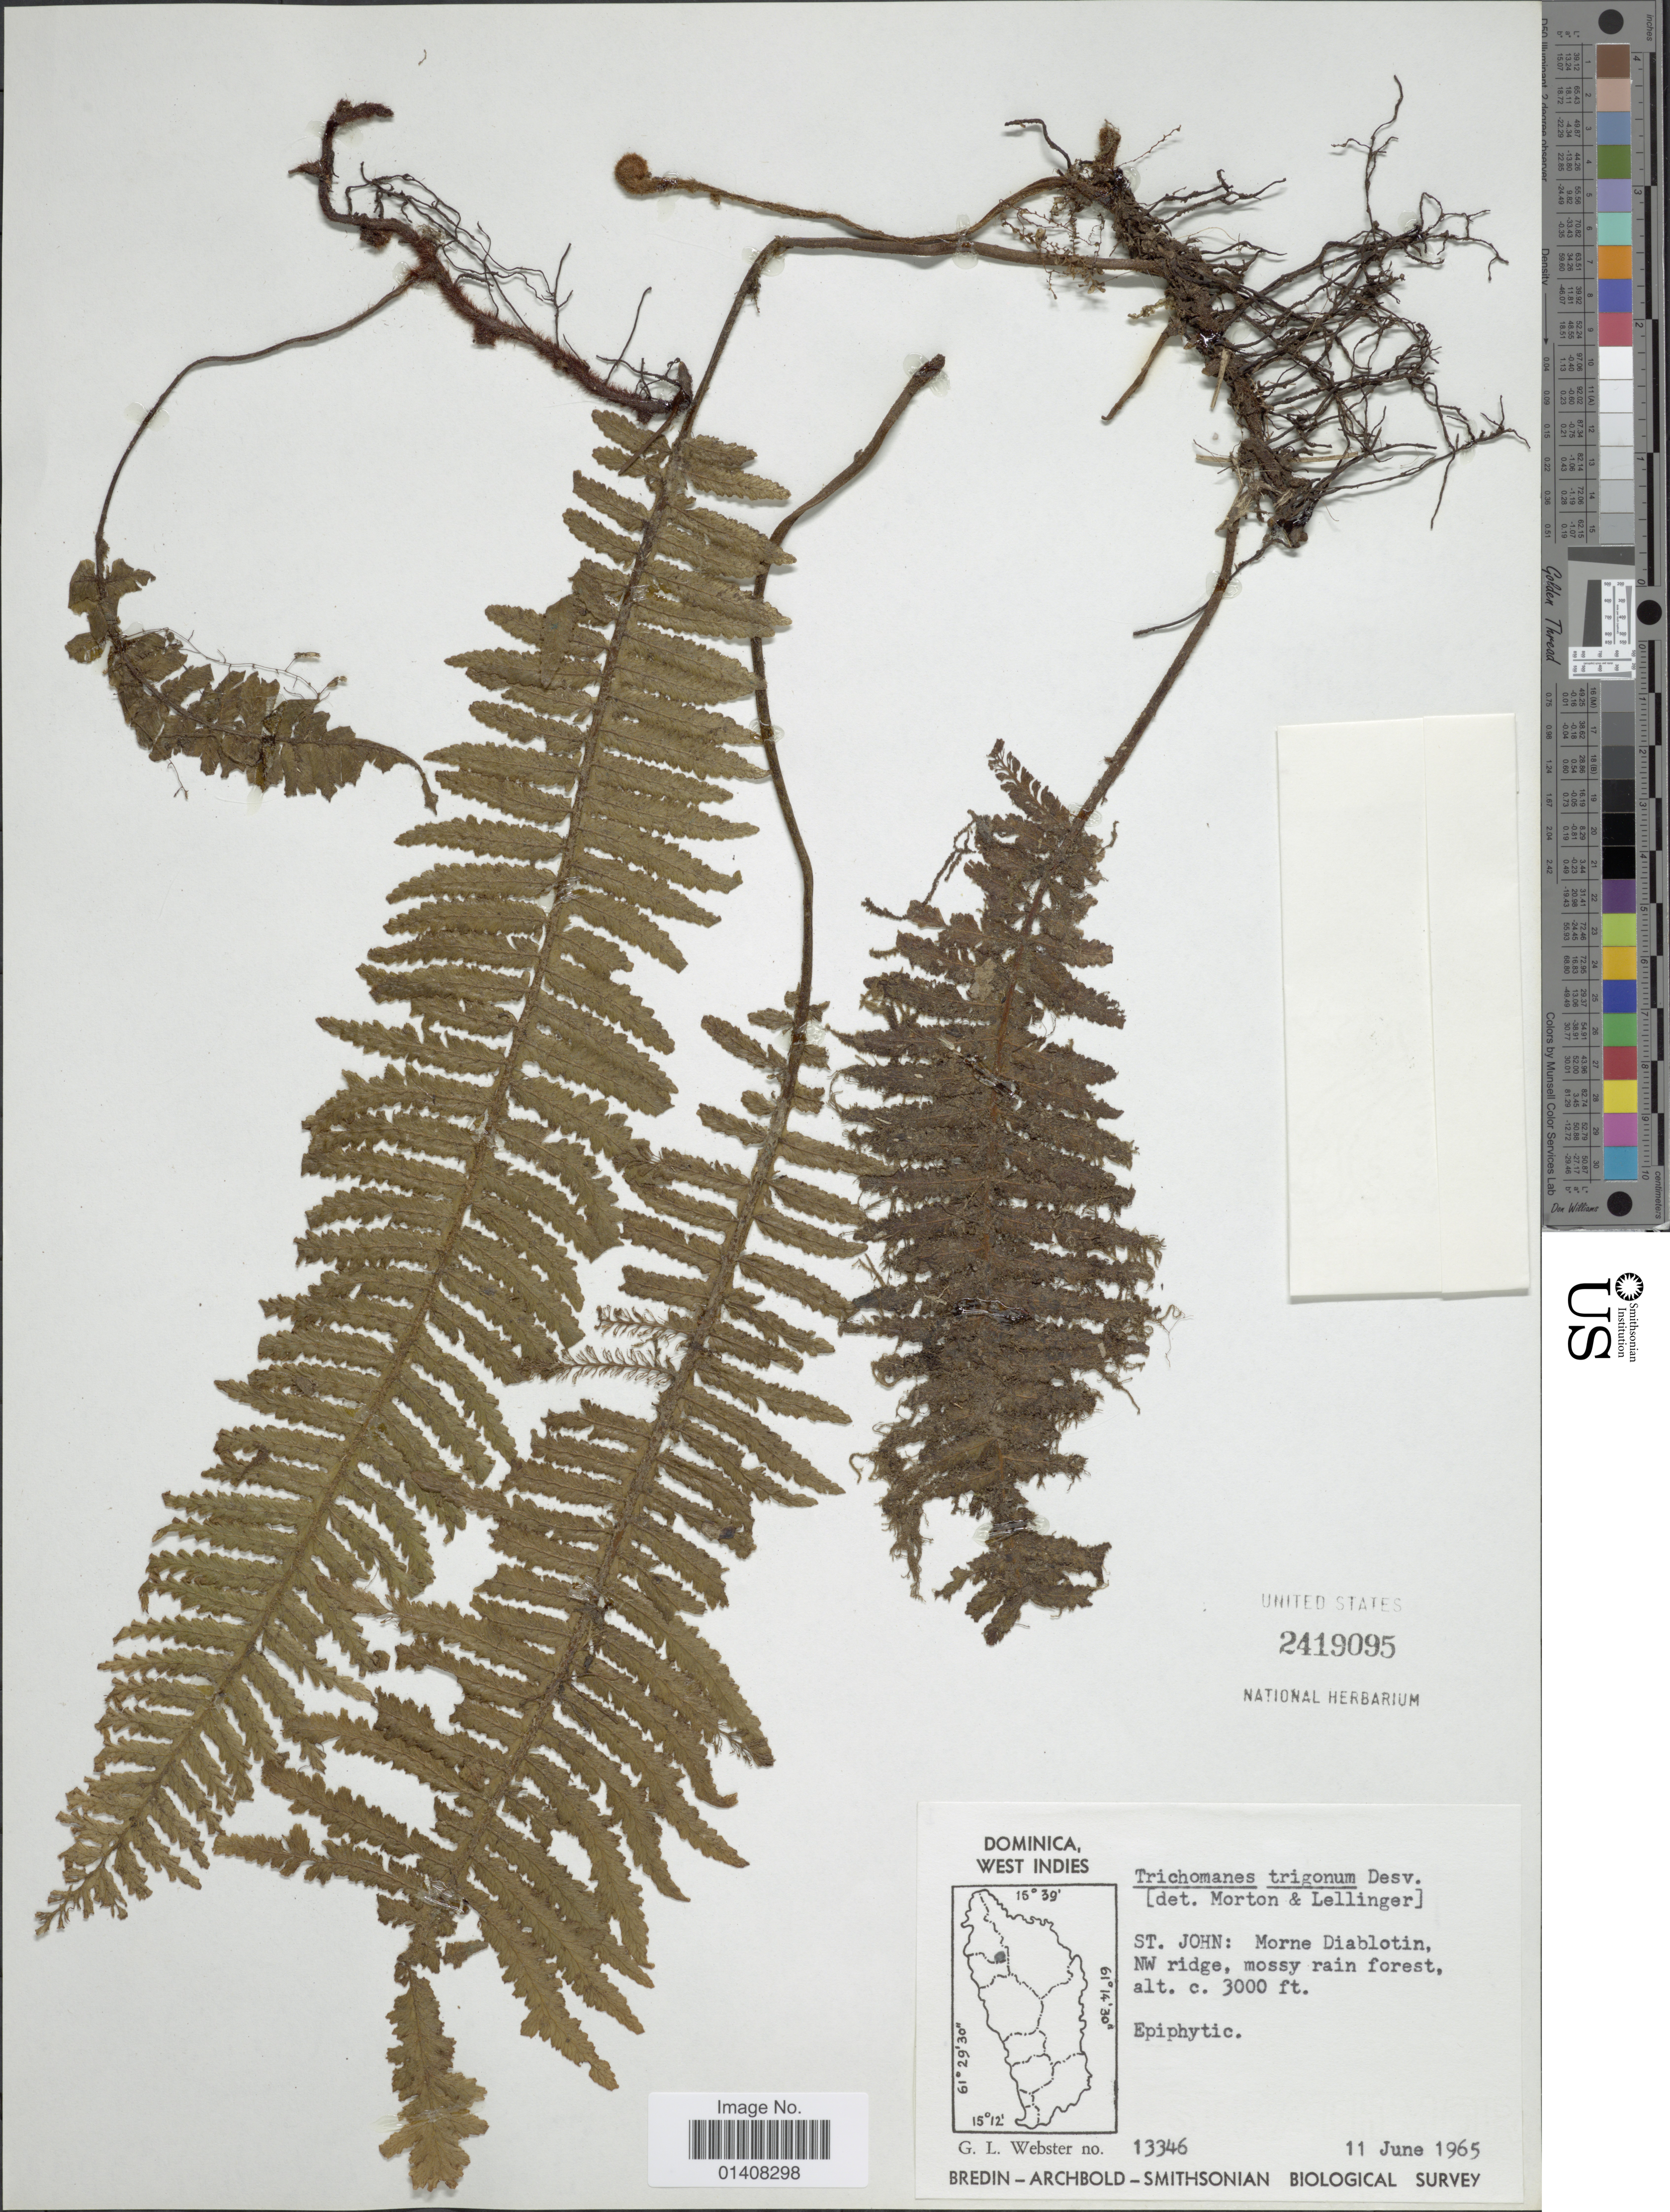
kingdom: Plantae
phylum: Tracheophyta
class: Polypodiopsida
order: Hymenophyllales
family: Hymenophyllaceae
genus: Trichomanes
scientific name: Trichomanes trigonum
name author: Desv.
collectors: G. L. Webster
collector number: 13346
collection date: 1965-06-11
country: Dominica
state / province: St. John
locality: Dominica, West Indies, St. John: Morne Diablotin, NW ridge, mossy rain forest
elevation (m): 91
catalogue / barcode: US 2419095